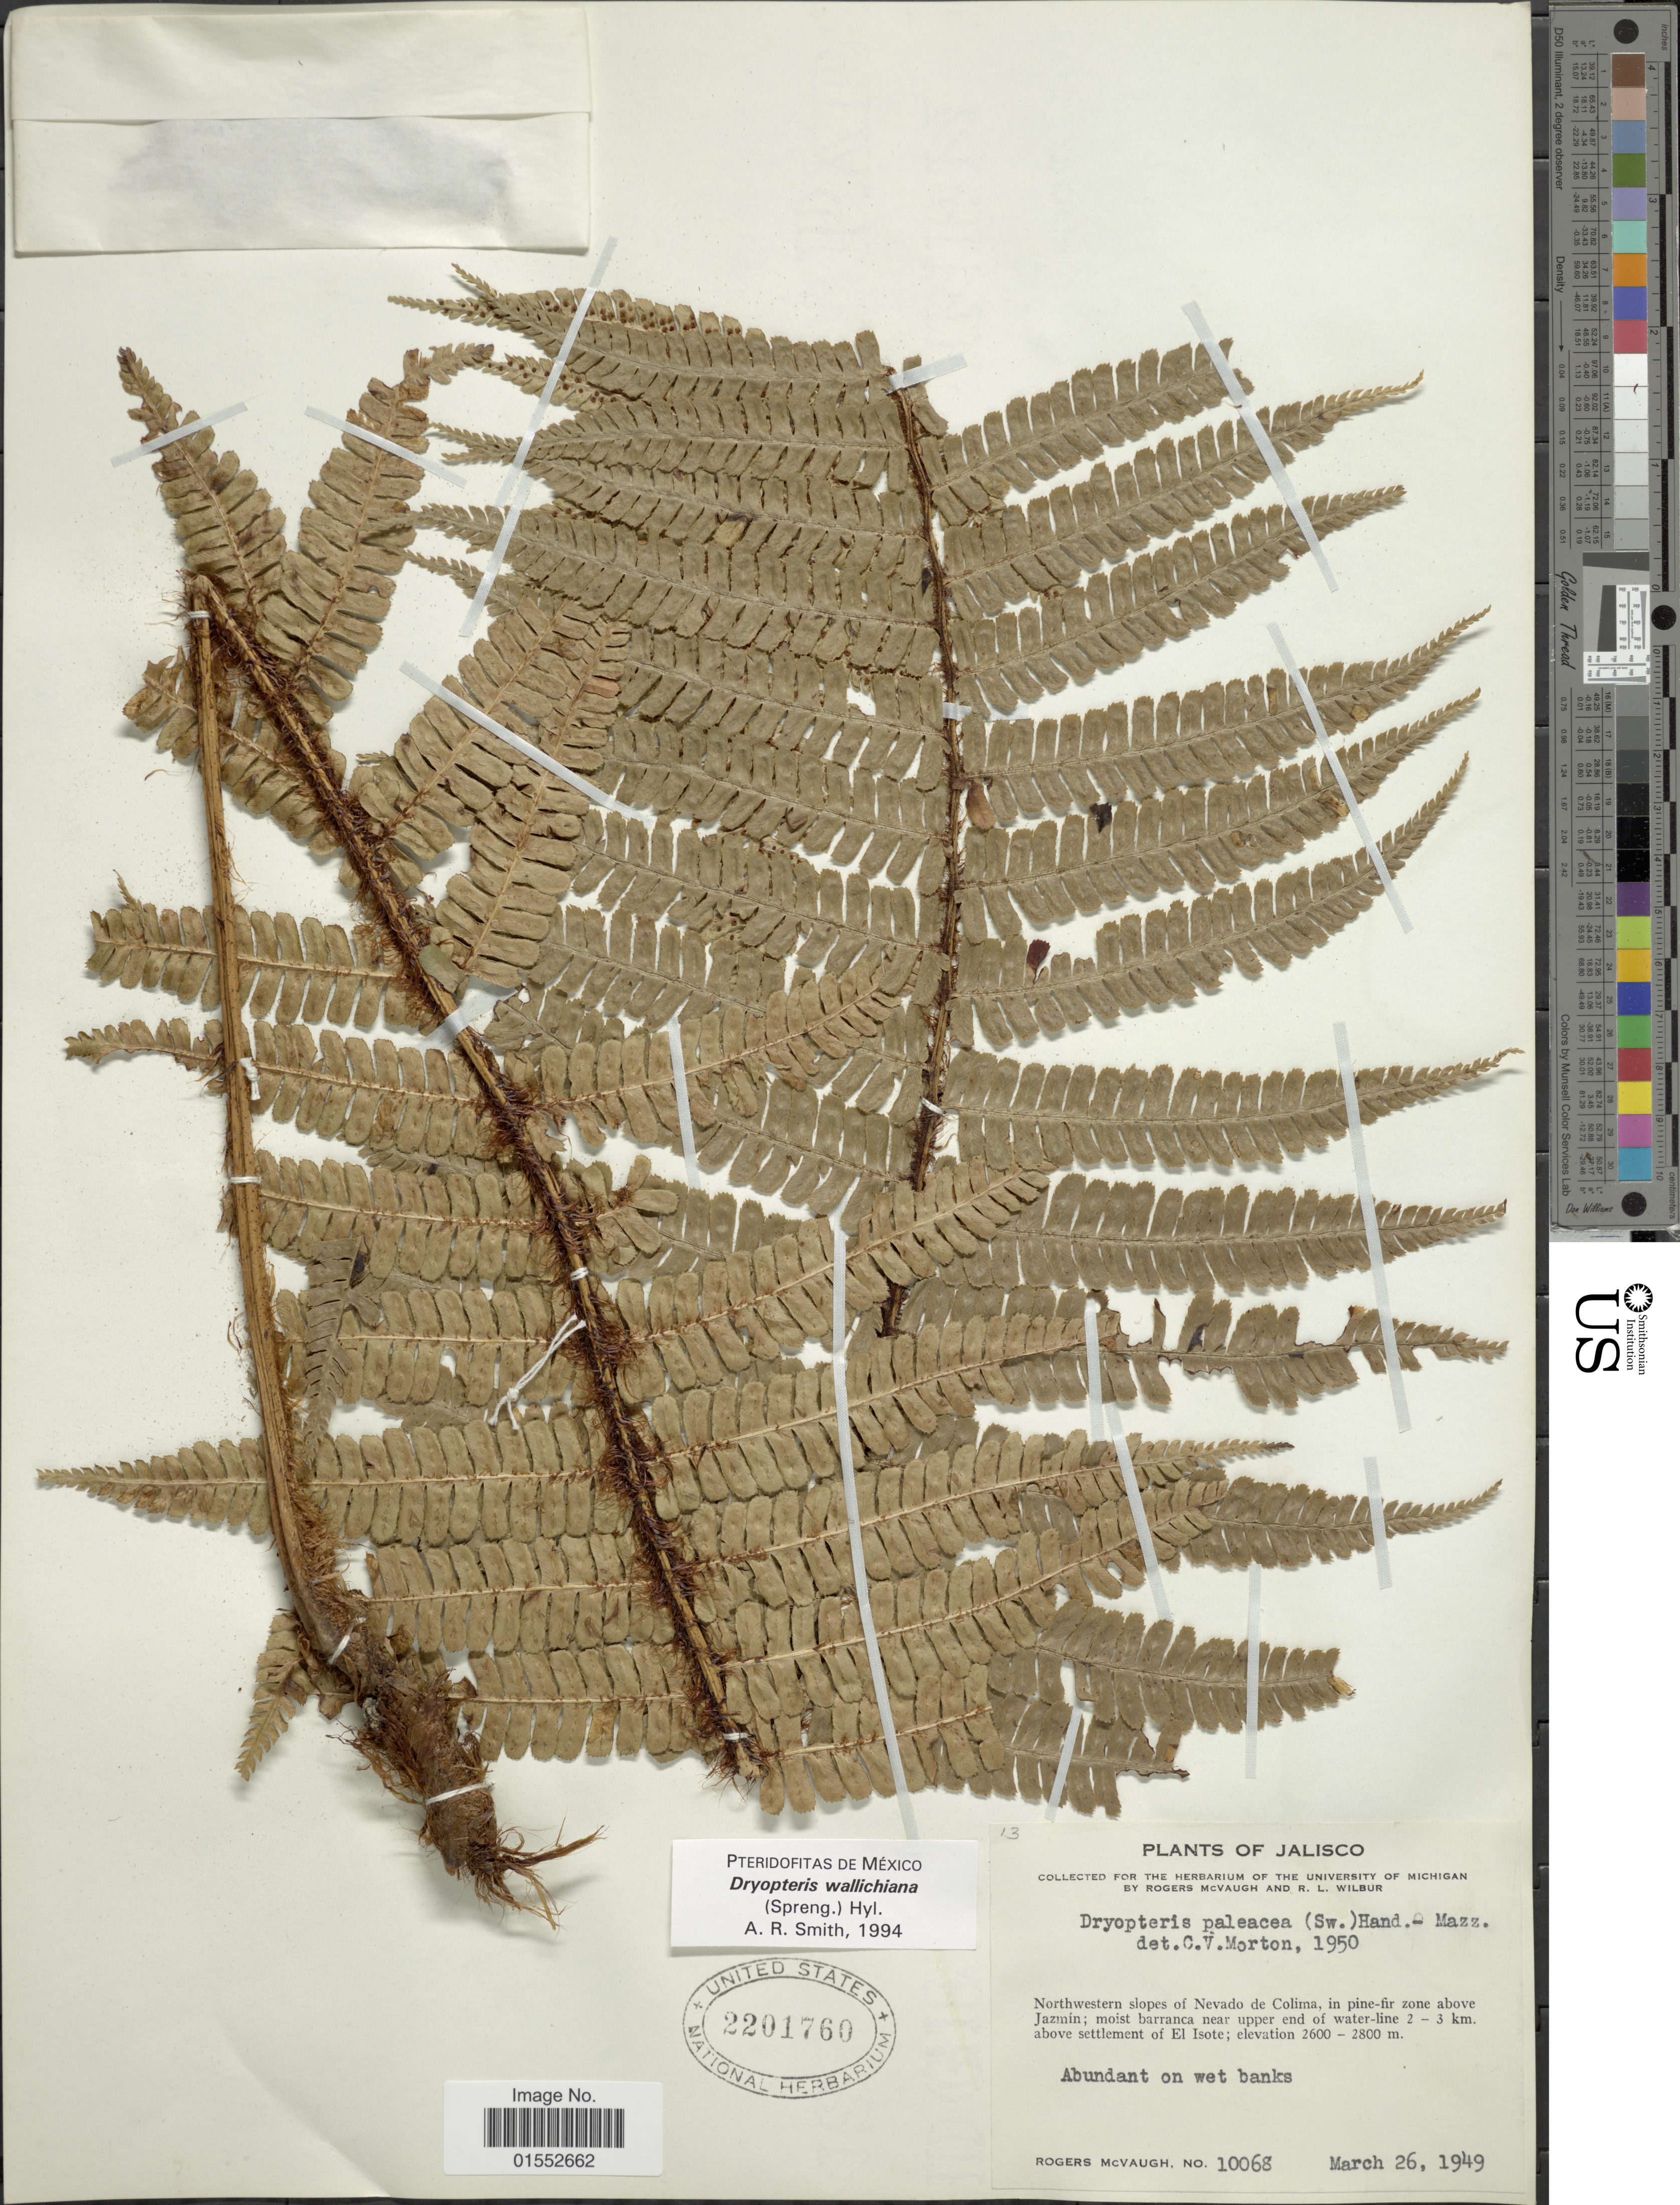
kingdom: Plantae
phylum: Tracheophyta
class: Polypodiopsida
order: Polypodiales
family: Dryopteridaceae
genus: Dryopteris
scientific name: Dryopteris wallichiana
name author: (Spreng.) Hyl.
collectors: R. McVaugh & R. L. Wilbur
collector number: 10068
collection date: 1949-03-26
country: Mexico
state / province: Jalisco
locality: Northwestern slopes of Nevado de Colima, in pine-fir zone above Jazmín; near upper end of water-line 2-3 km above settlement of El Isote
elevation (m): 2600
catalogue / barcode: US 2201760